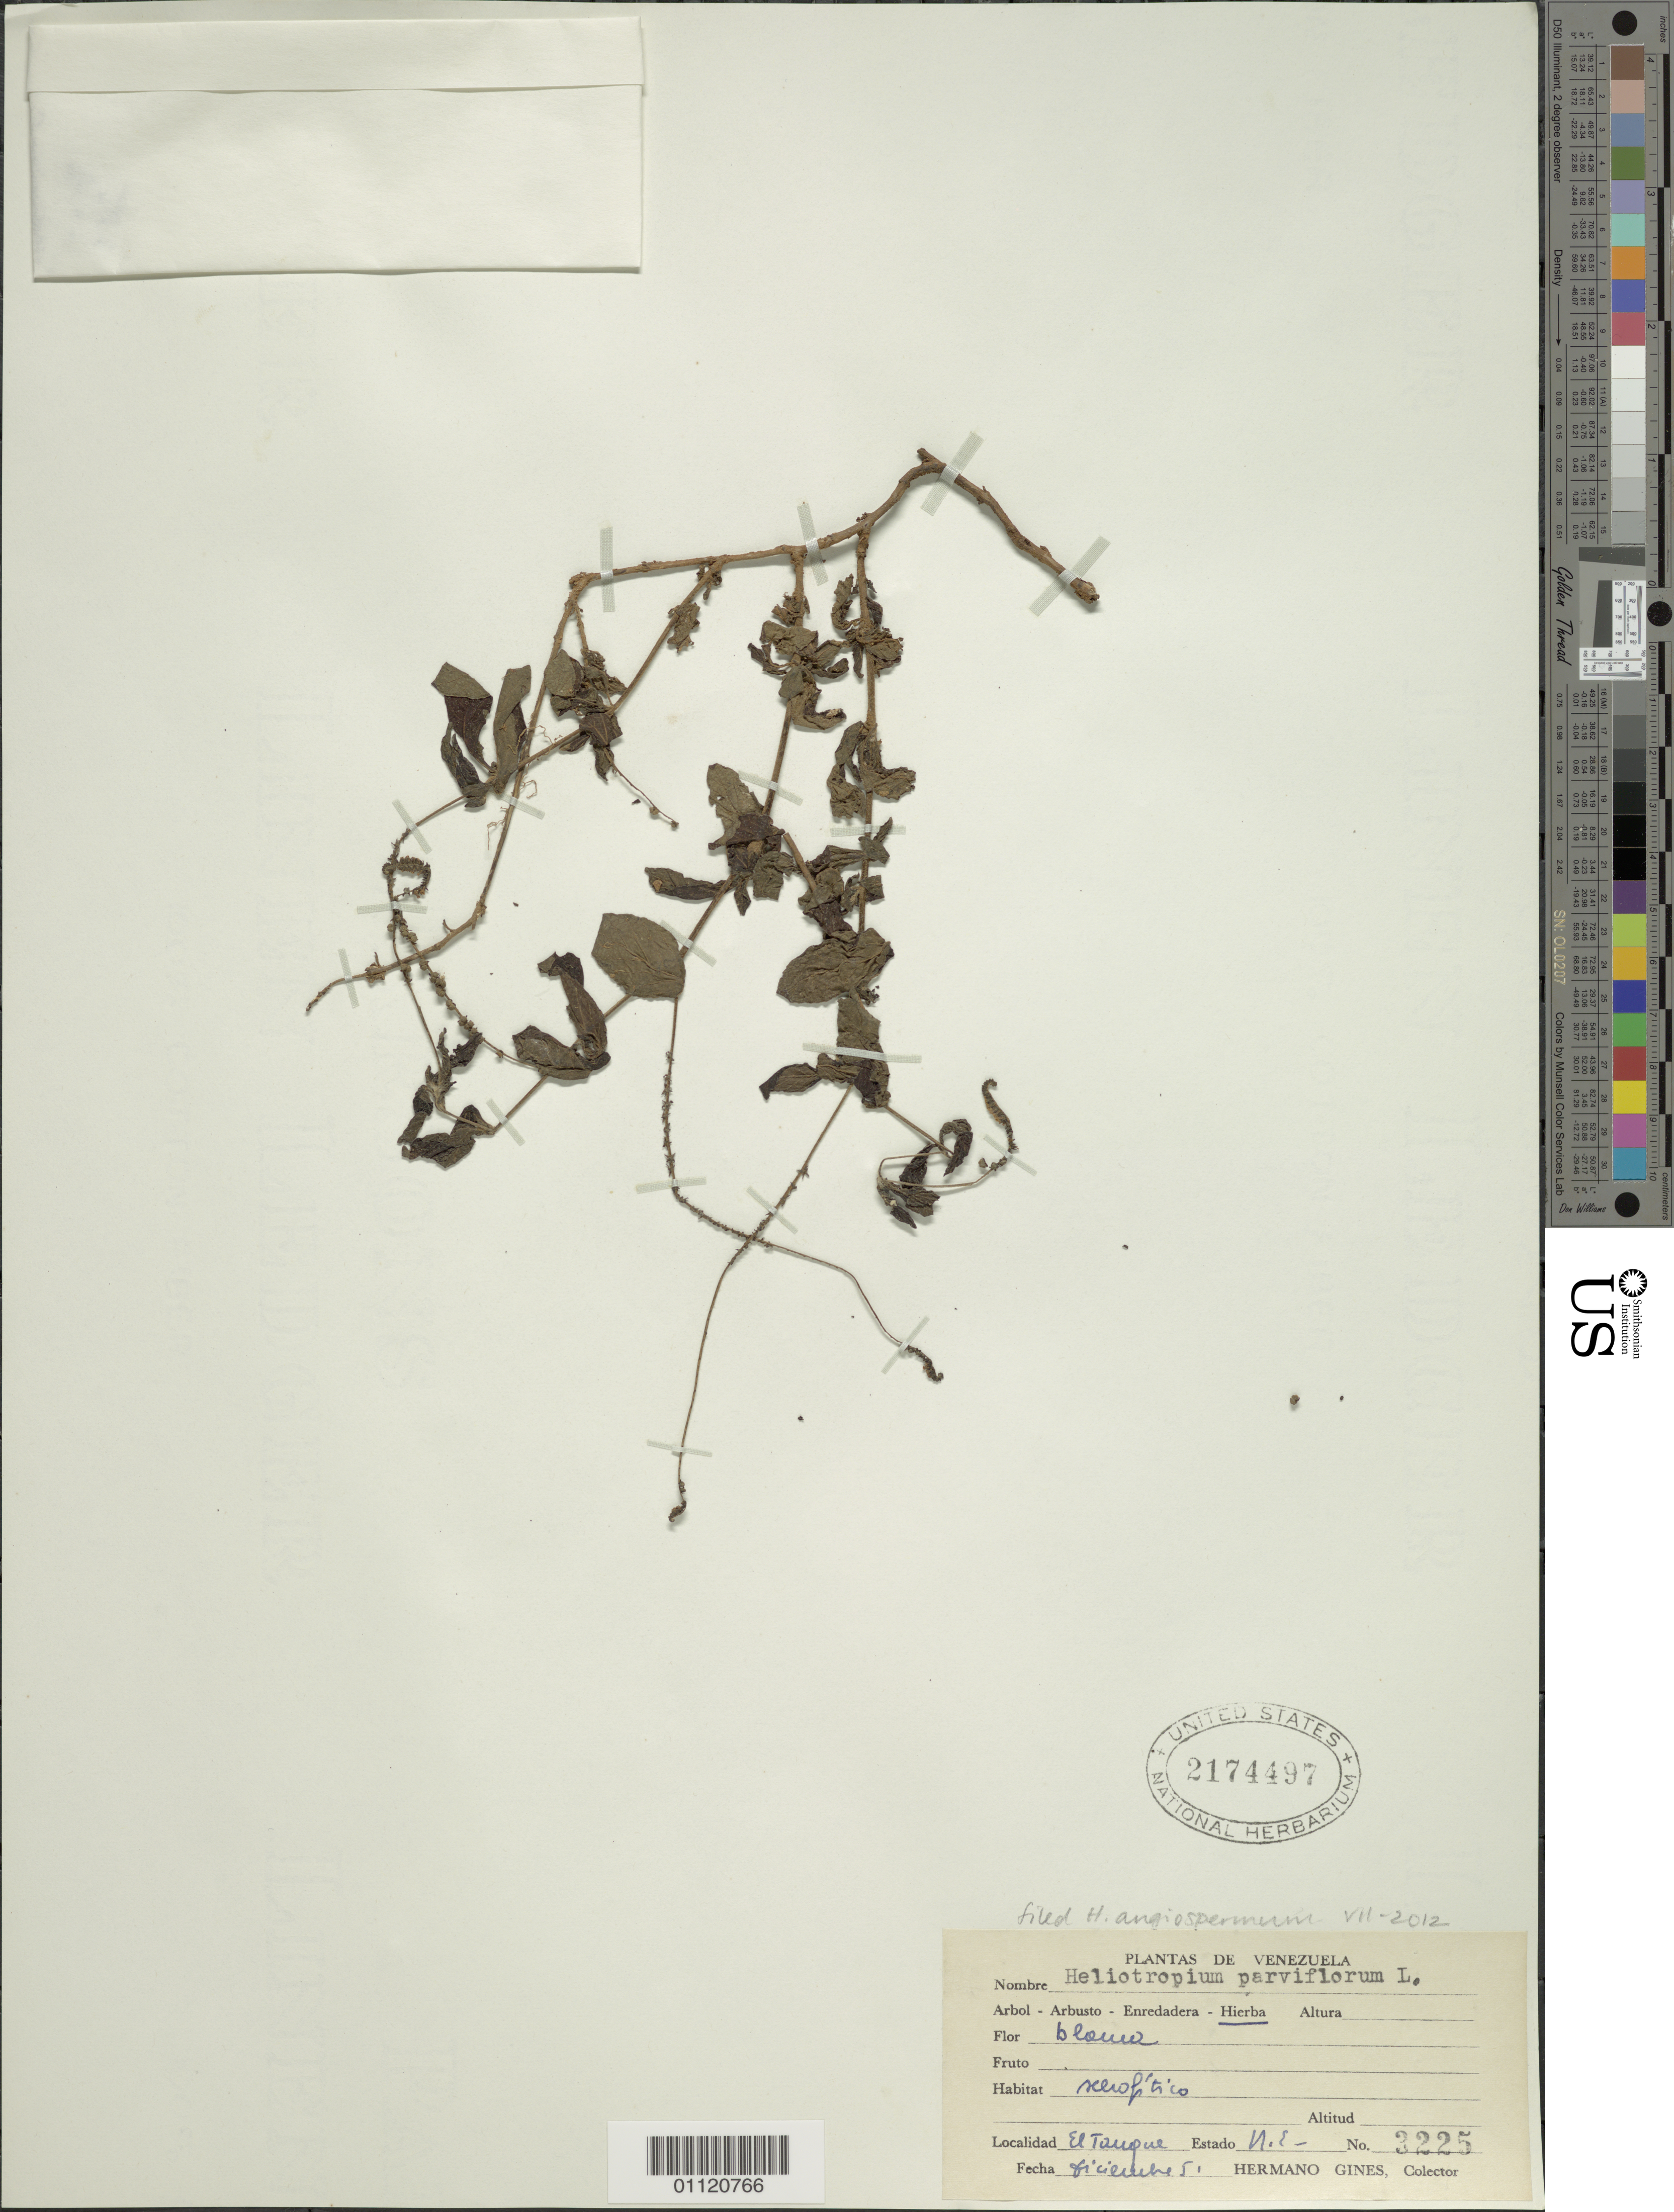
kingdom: Plantae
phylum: Tracheophyta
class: Magnoliopsida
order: Boraginales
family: Heliotropiaceae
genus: Heliotropium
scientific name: Heliotropium angiospermum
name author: Murray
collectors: Bro. Gines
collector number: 3225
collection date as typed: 01 Dec 1953 to 31 Dec 1953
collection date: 1953-12-01/1953-12-31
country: Venezuela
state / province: Nueva Esparta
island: Margarita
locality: El Tanque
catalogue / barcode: US 2174497